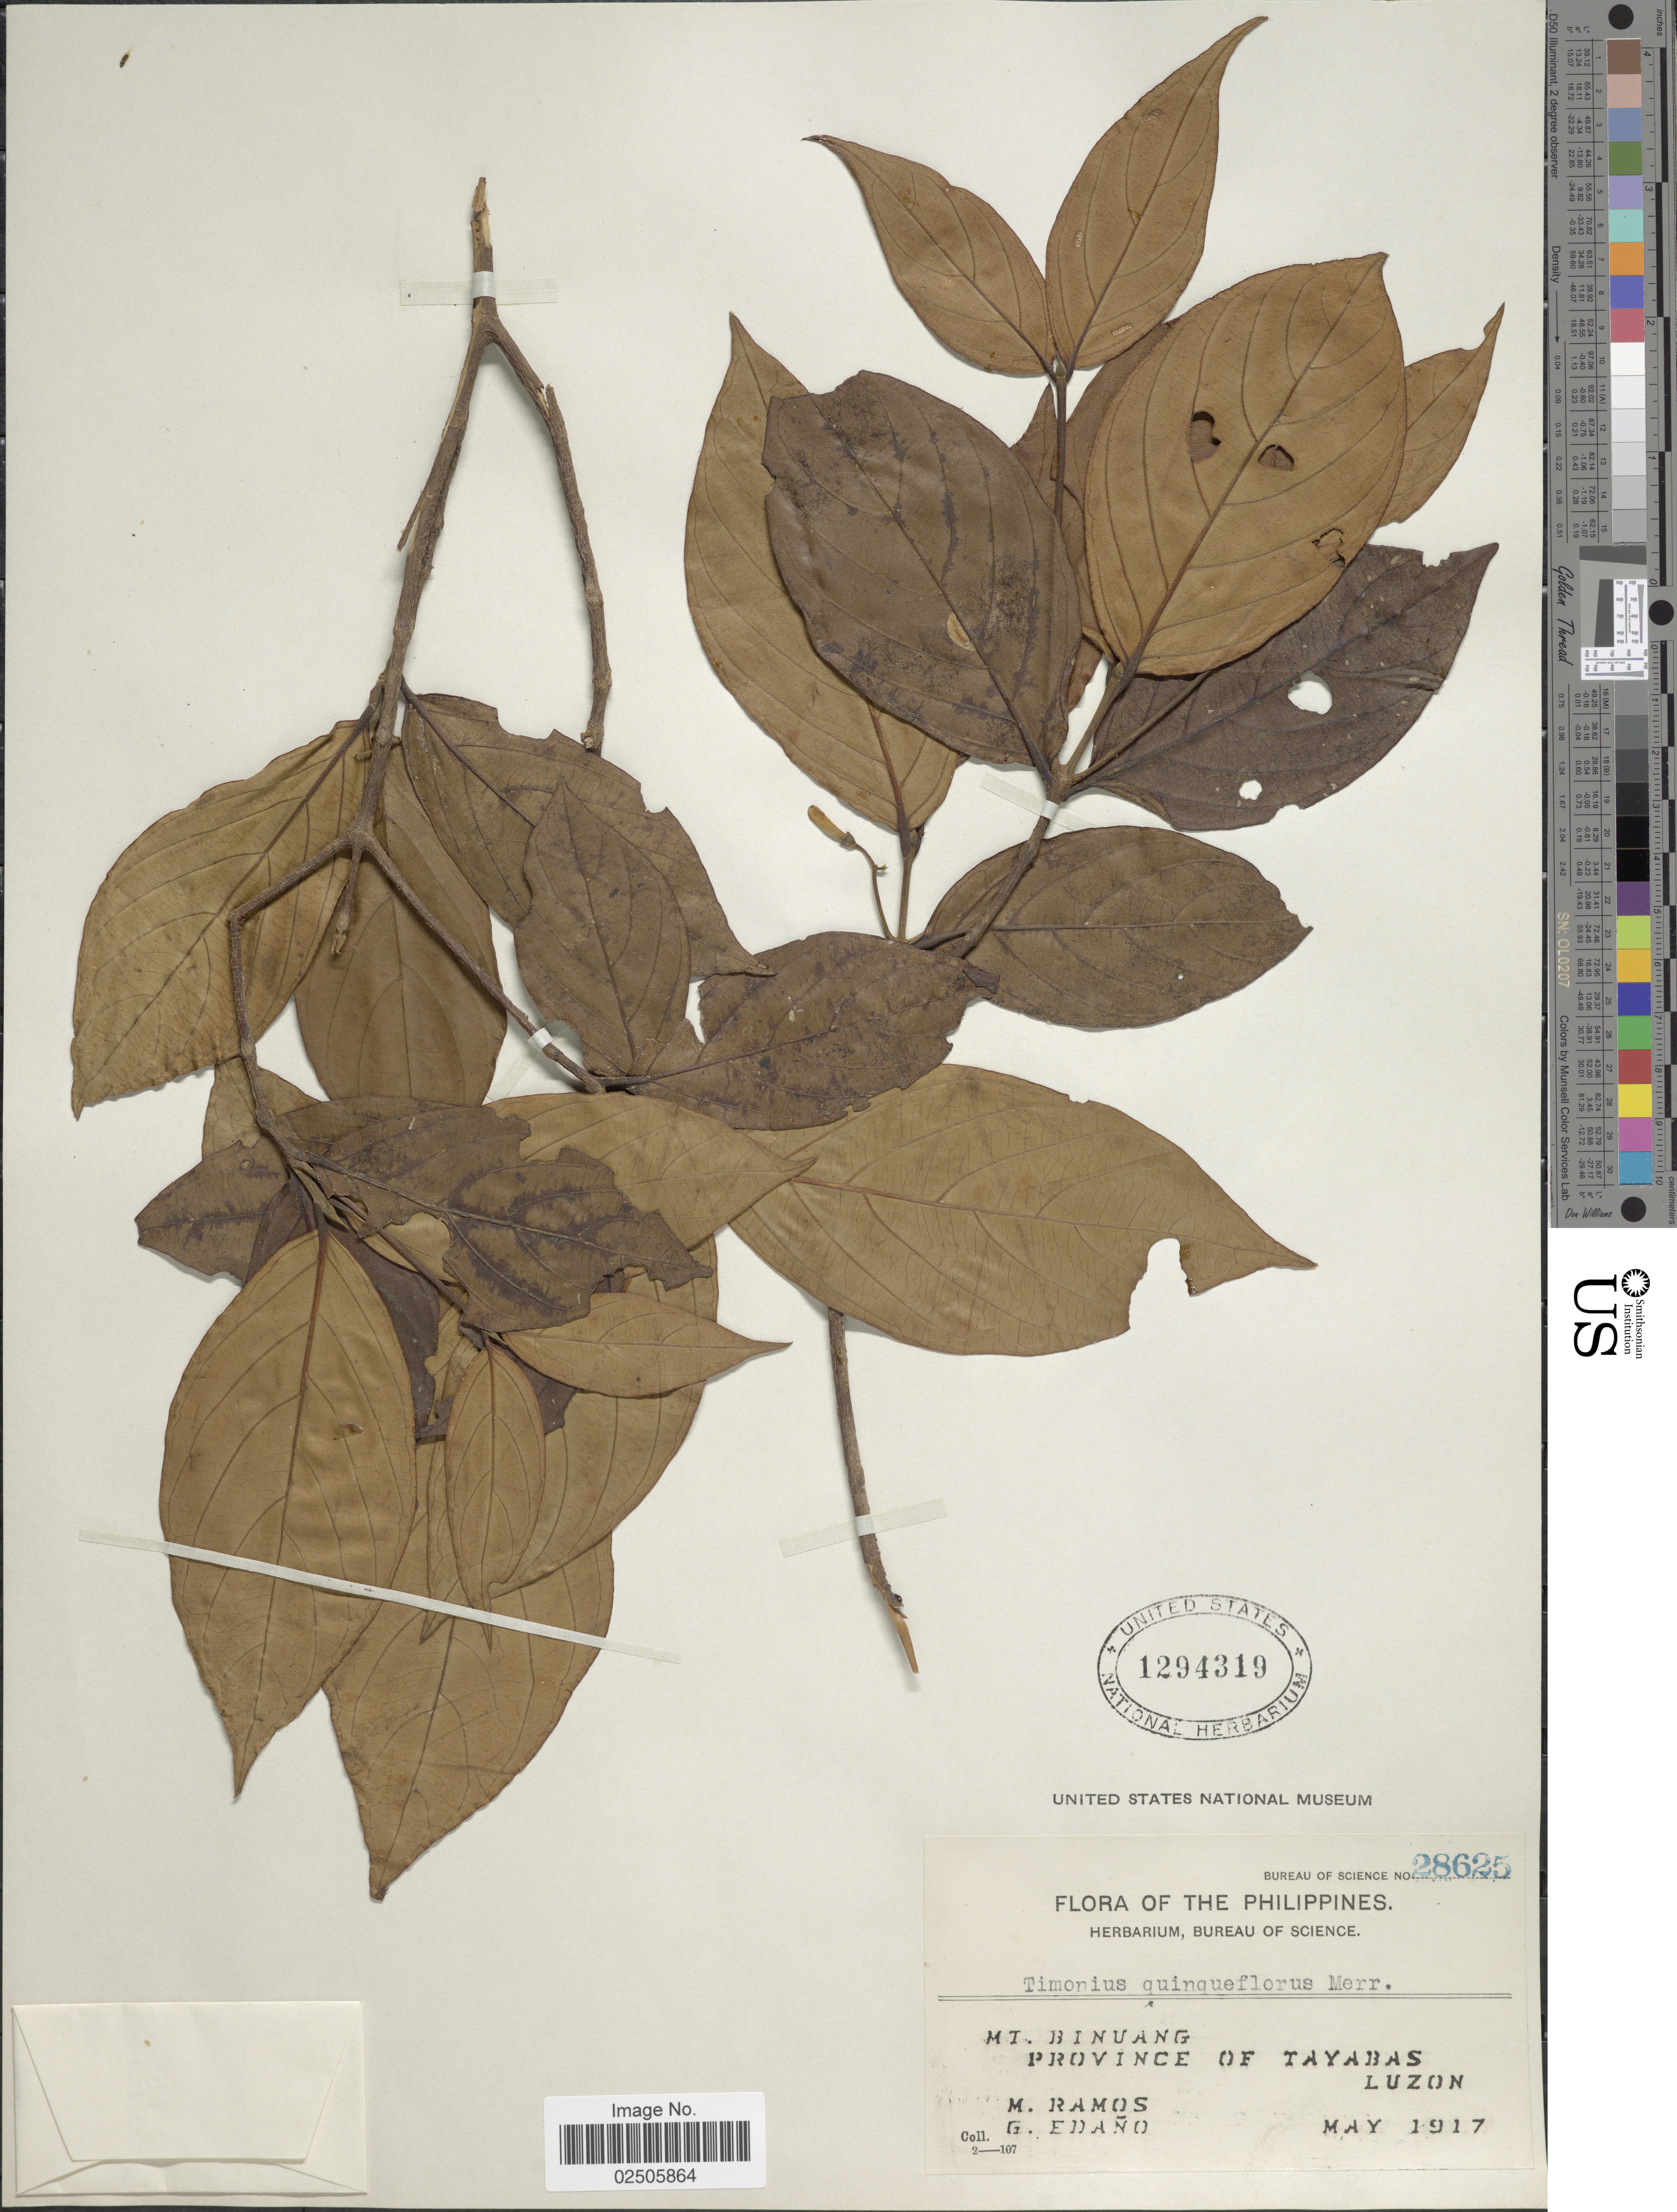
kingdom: Plantae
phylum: Tracheophyta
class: Magnoliopsida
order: Gentianales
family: Rubiaceae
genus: Timonius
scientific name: Timonius quinqueflorus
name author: Merr.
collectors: M. Ramos & G. Edaño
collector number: Bureau Of Science 28625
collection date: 1917-05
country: Philippines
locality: Mt. Binuang, Province of Tayabas, Luzon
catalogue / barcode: US 1294319